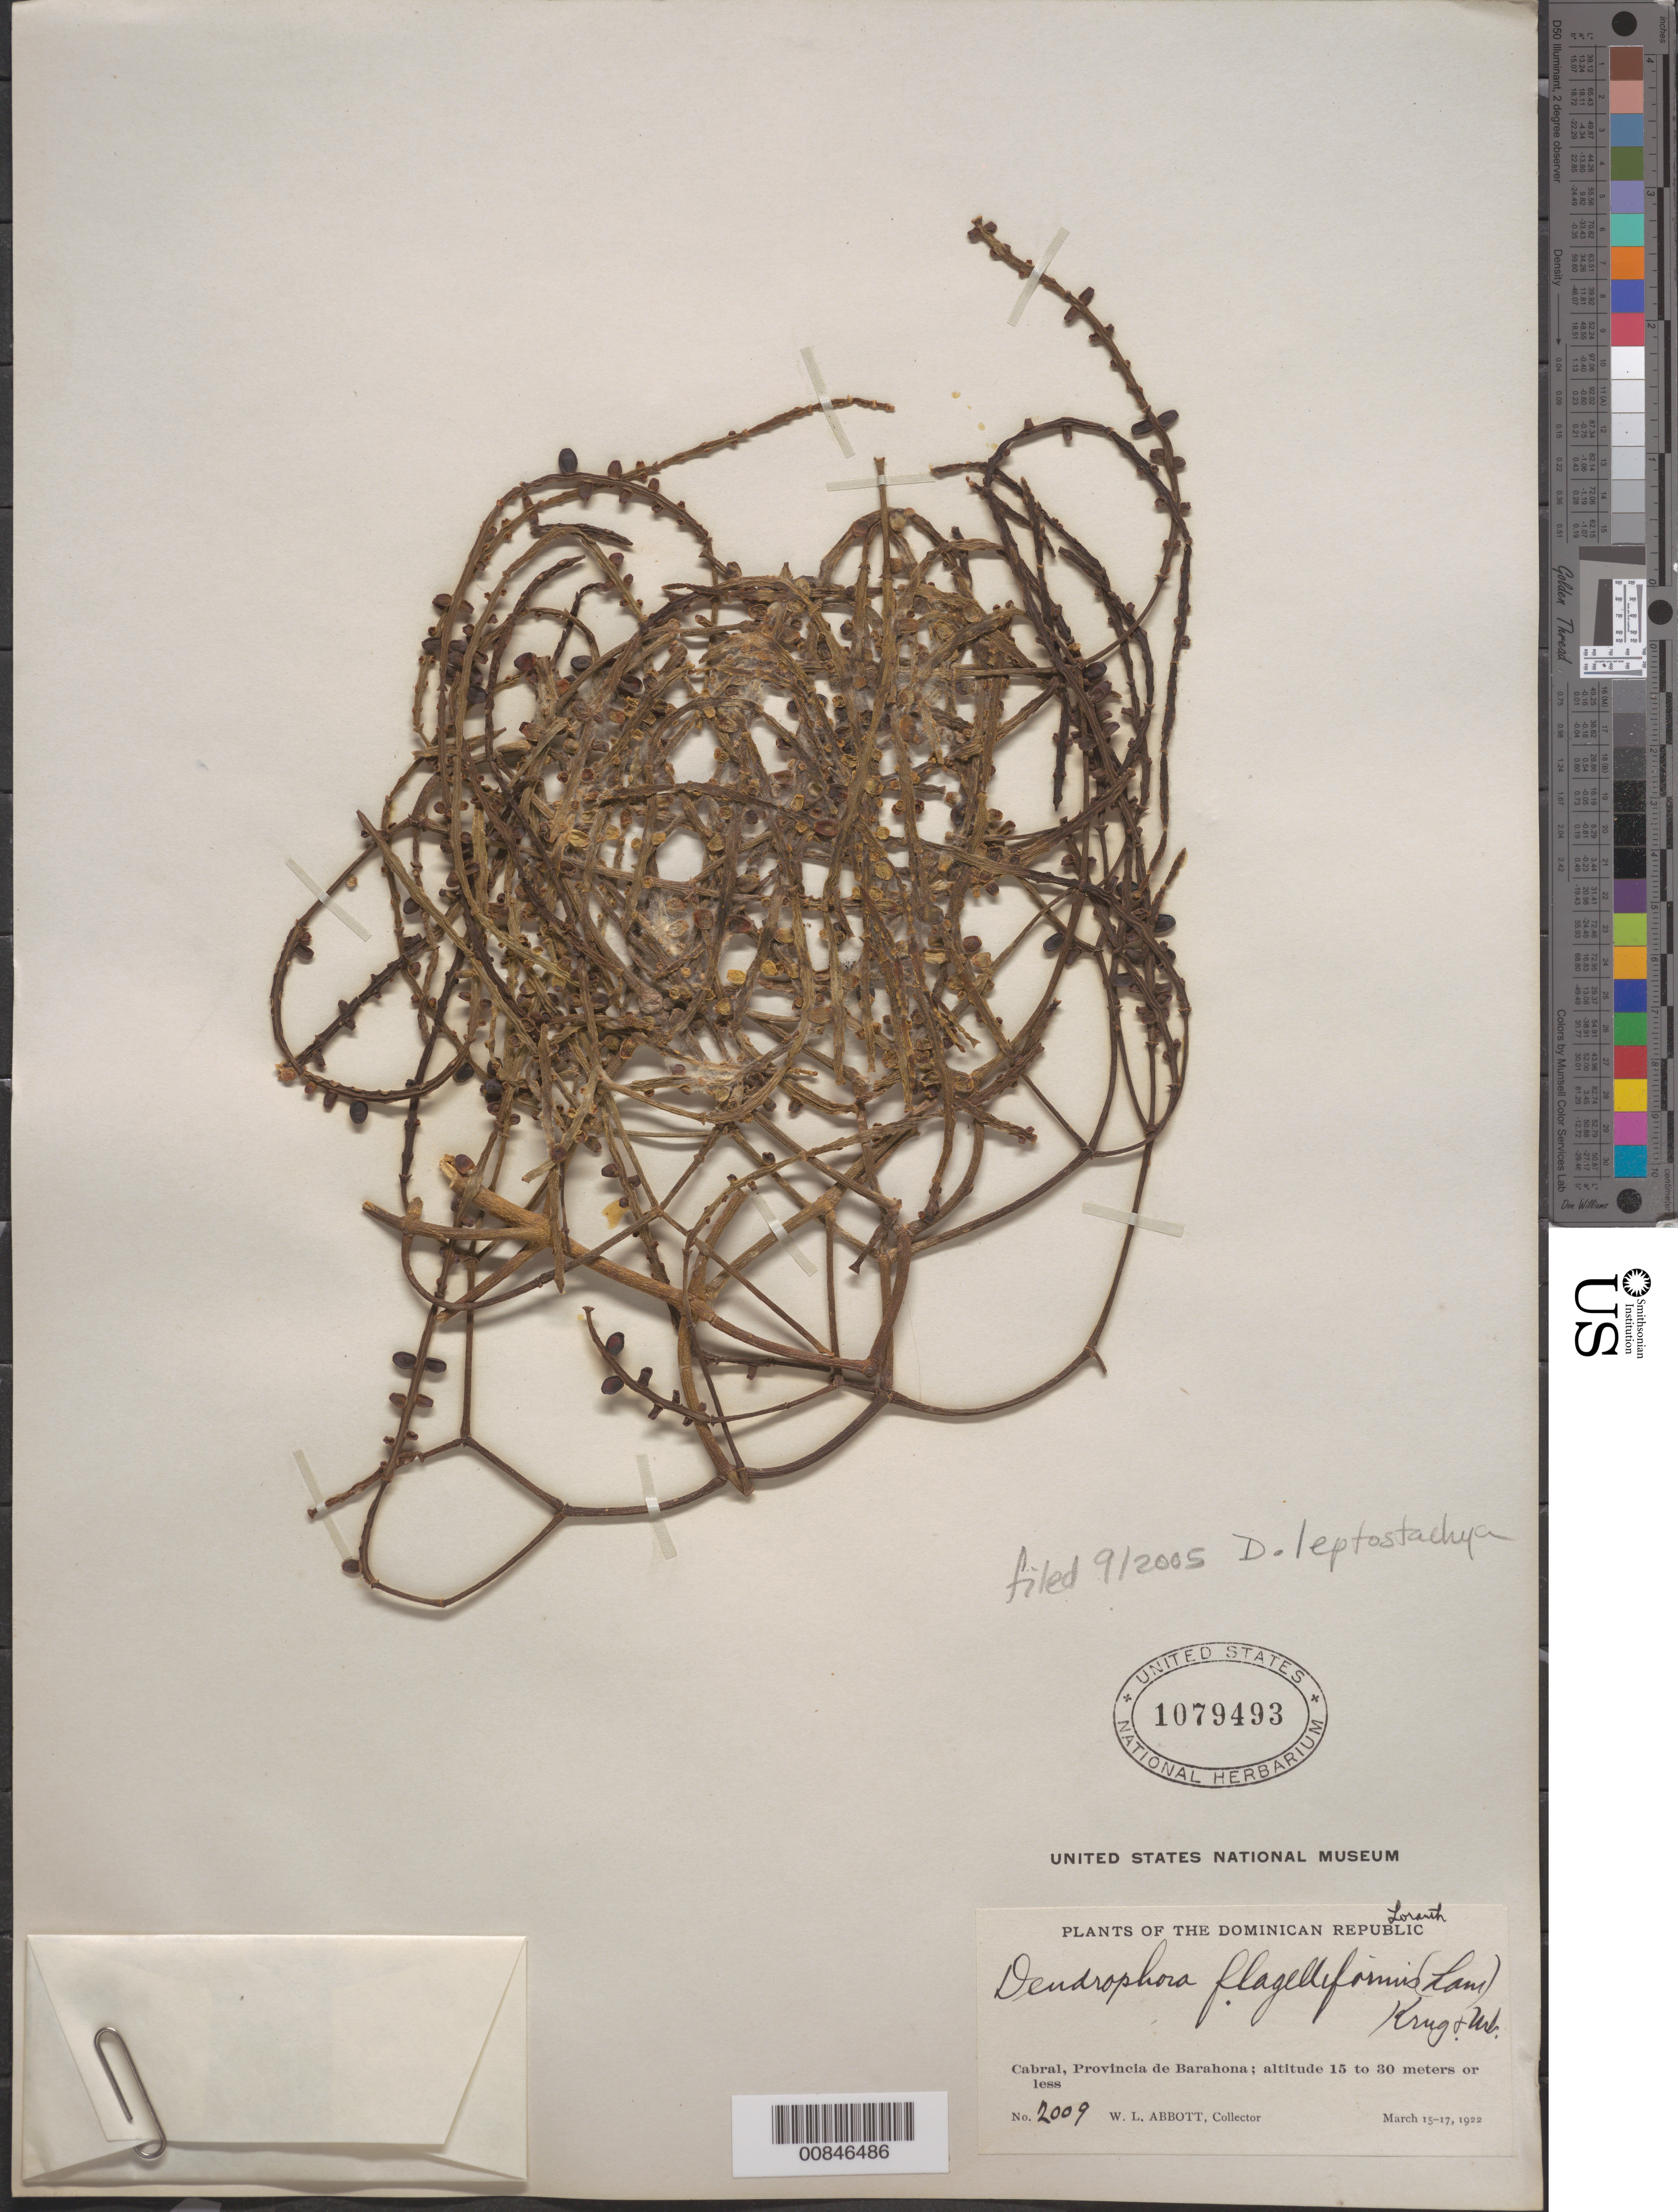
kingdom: Plantae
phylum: Tracheophyta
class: Magnoliopsida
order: Santalales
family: Viscaceae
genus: Dendrophthora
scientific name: Dendrophthora flagelliformis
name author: (Lam.) Krug & Urb.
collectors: W. L. Abbott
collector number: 2009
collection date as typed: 15 Mar 1922 to 17 Mar 1922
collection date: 1922-03-15/1922-03-17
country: Dominican Republic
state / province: Barahona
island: Hispaniola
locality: Cabral.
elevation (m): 15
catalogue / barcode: US 1079493